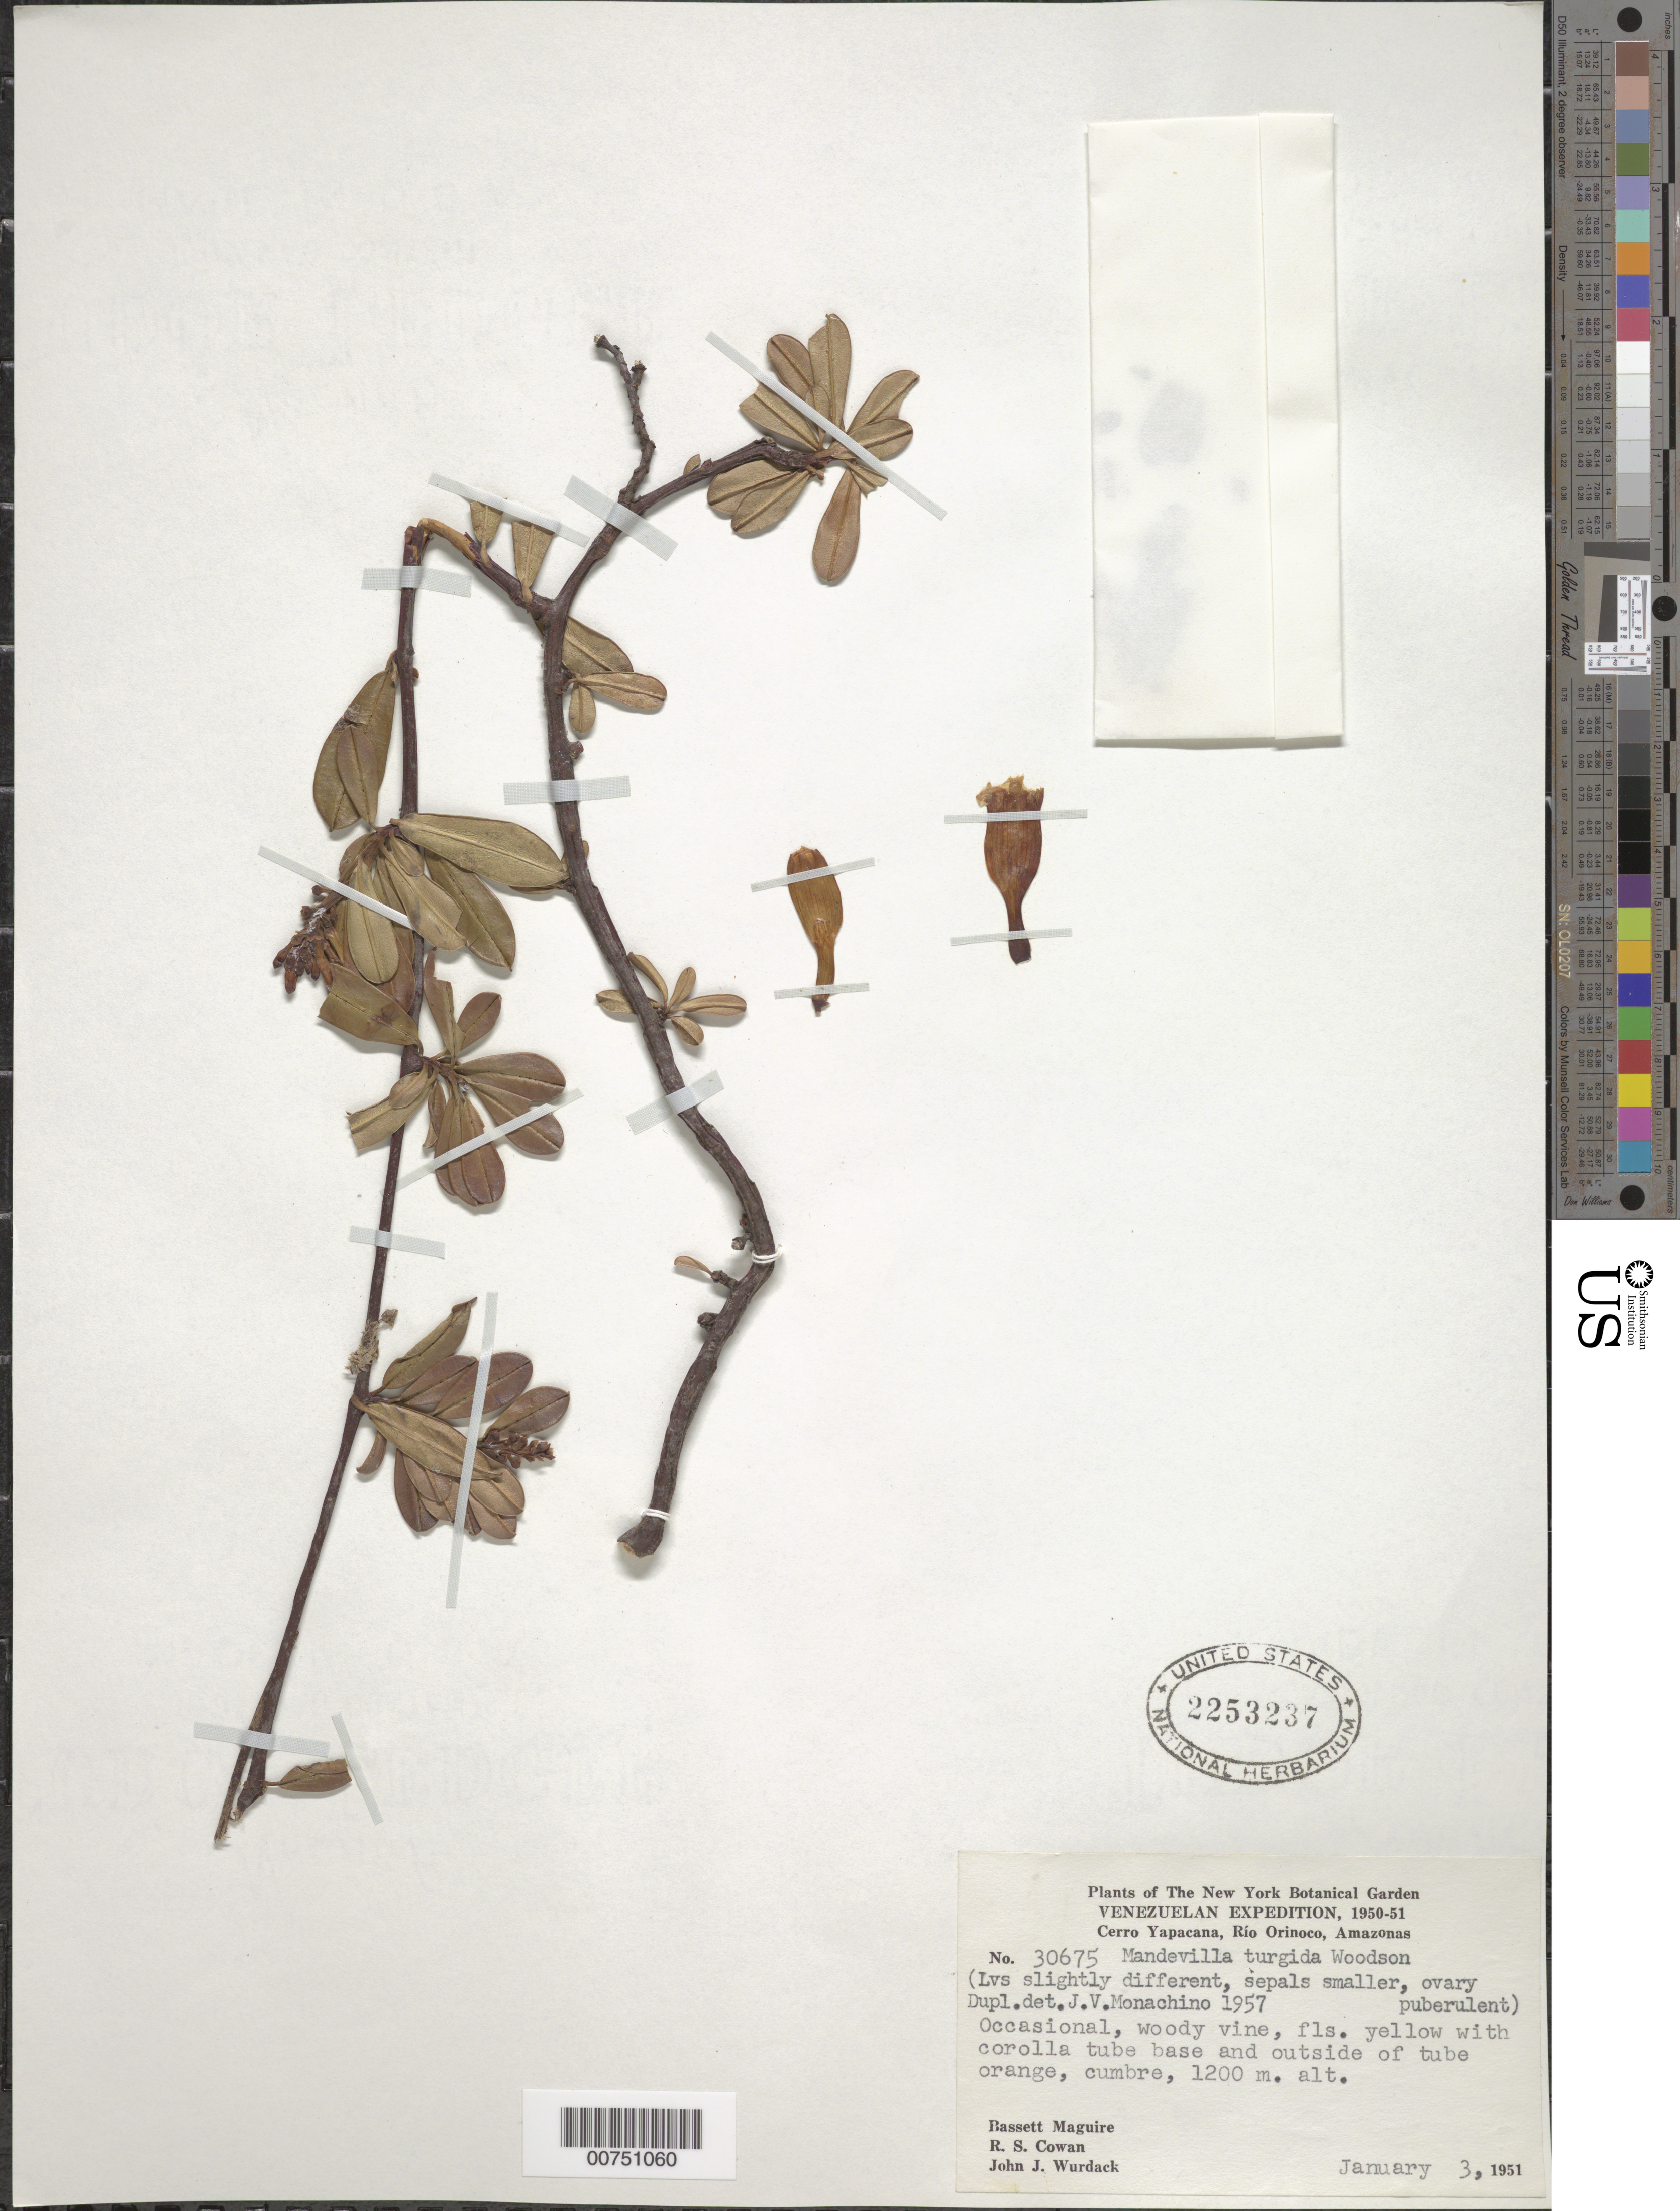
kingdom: Plantae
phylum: Tracheophyta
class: Magnoliopsida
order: Gentianales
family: Apocynaceae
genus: Mandevilla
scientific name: Mandevilla turgida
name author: Woodson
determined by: Monachino, J. V.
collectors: B. Maguire, R. S. Cowan & J. J. Wurdack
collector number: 30675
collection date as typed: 3-Jan-51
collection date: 1951-01-03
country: Venezuela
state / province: Amazonas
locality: Cerro Yapacána, Río Orinoco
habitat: Cumbre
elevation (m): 1200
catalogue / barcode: US 2253237